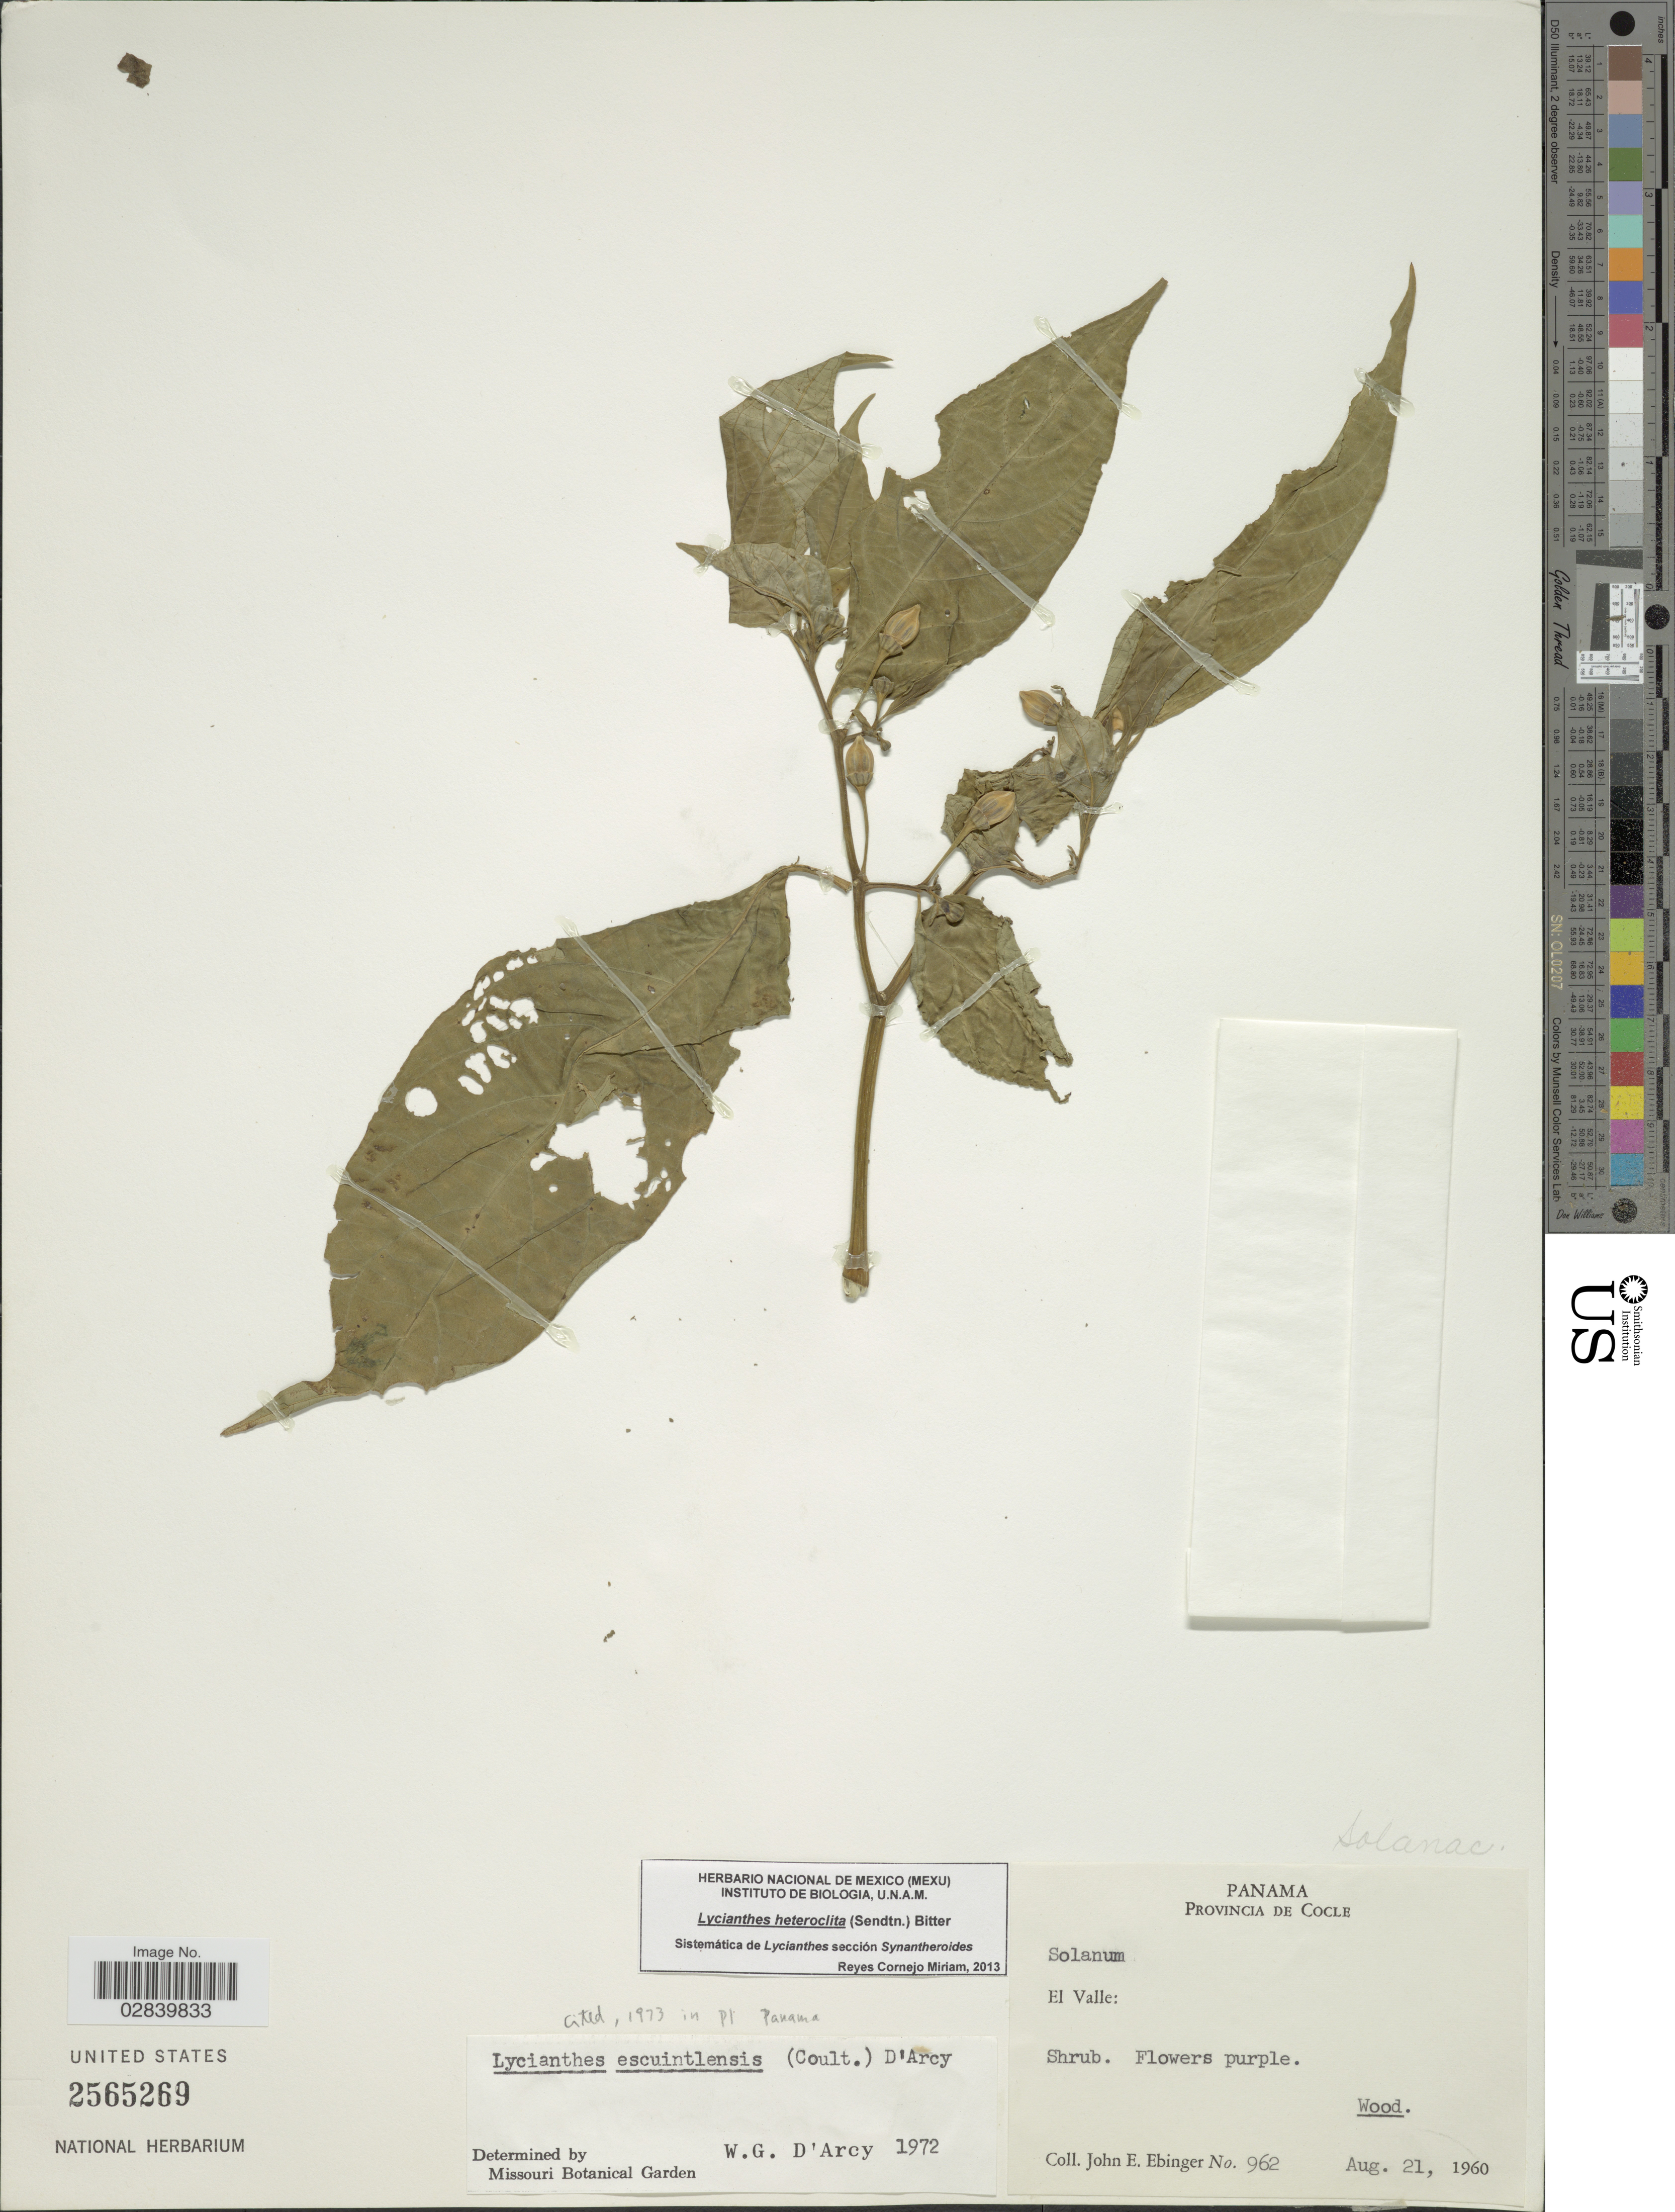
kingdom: Plantae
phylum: Tracheophyta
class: Magnoliopsida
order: Solanales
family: Solanaceae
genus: Lycianthes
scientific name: Lycianthes heteroclita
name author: (Sendtn.) Bitter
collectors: J. Ebinger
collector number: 962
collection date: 1960-08-21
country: Panama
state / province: Coclé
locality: El Valle.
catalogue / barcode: US 2565269